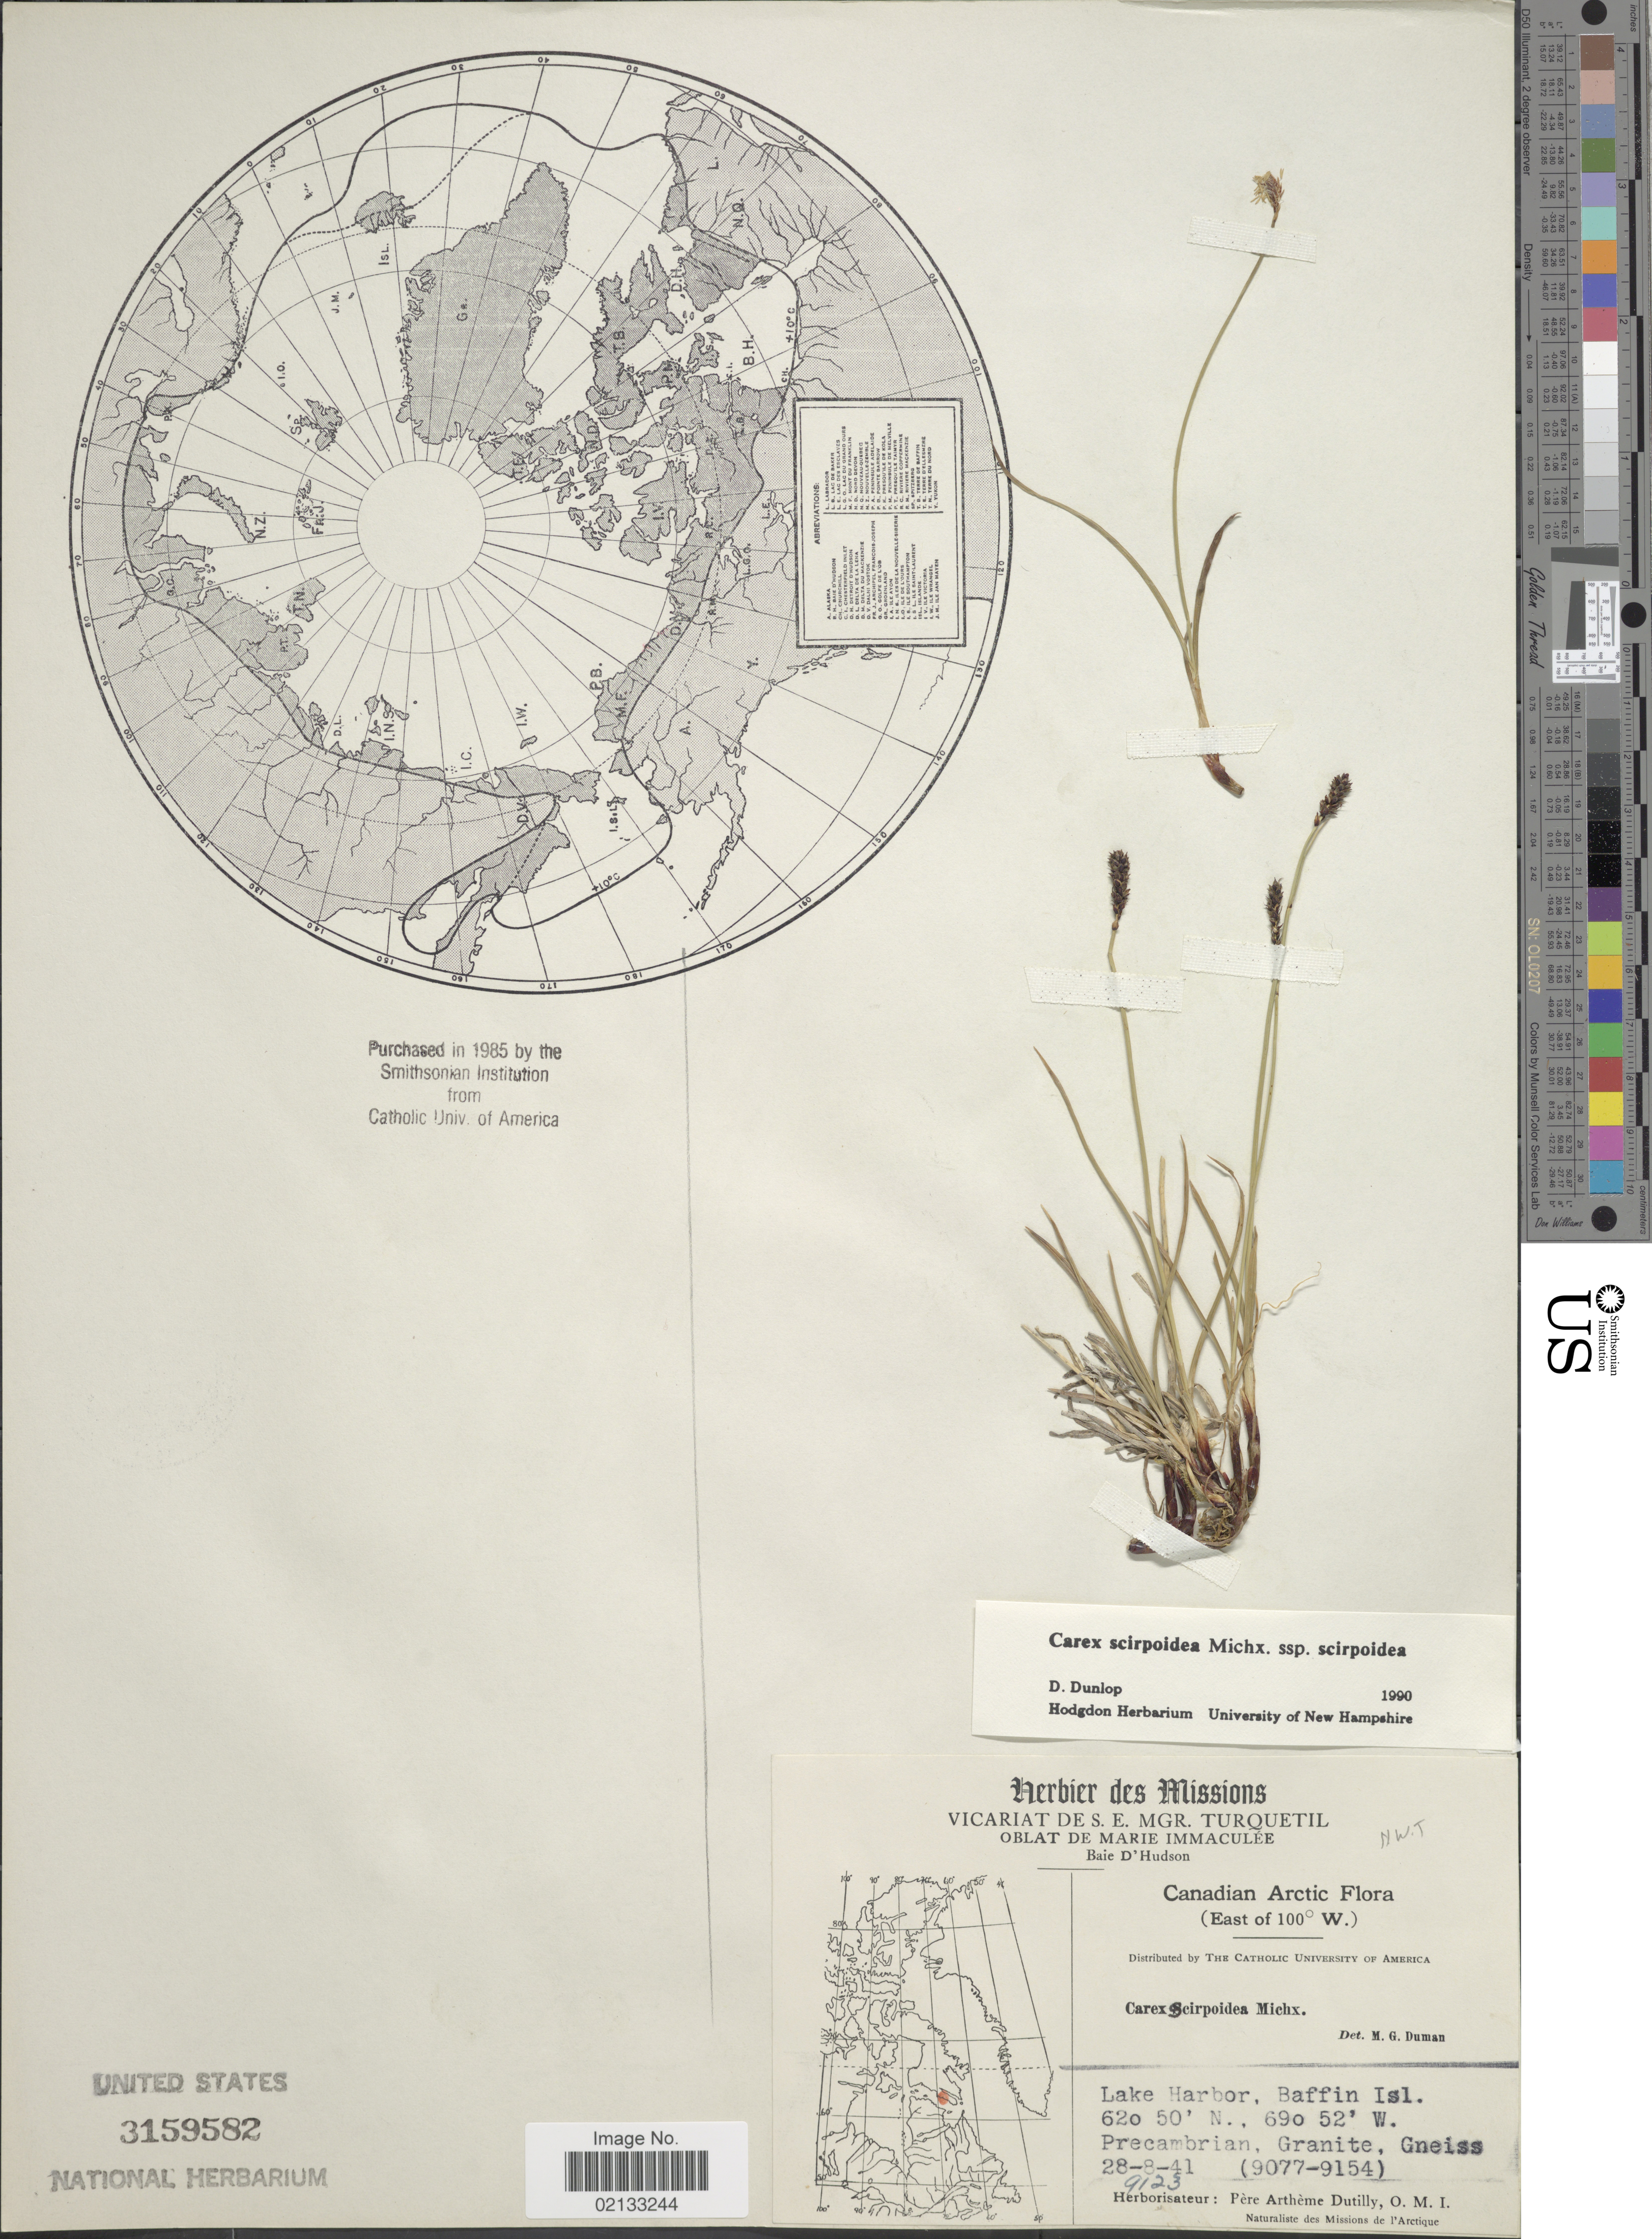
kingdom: Plantae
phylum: Tracheophyta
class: Liliopsida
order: Poales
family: Cyperaceae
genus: Carex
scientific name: Carex scirpoidea subsp. scirpoidea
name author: Michx.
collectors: A. Dutilly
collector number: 9123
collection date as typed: Transcribed d/m/y: 28/8/41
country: Canada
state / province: Nunavut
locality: Canadian Arctic (East of 100° W), lake Harbor, Baffin Isl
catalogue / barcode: US 3159582